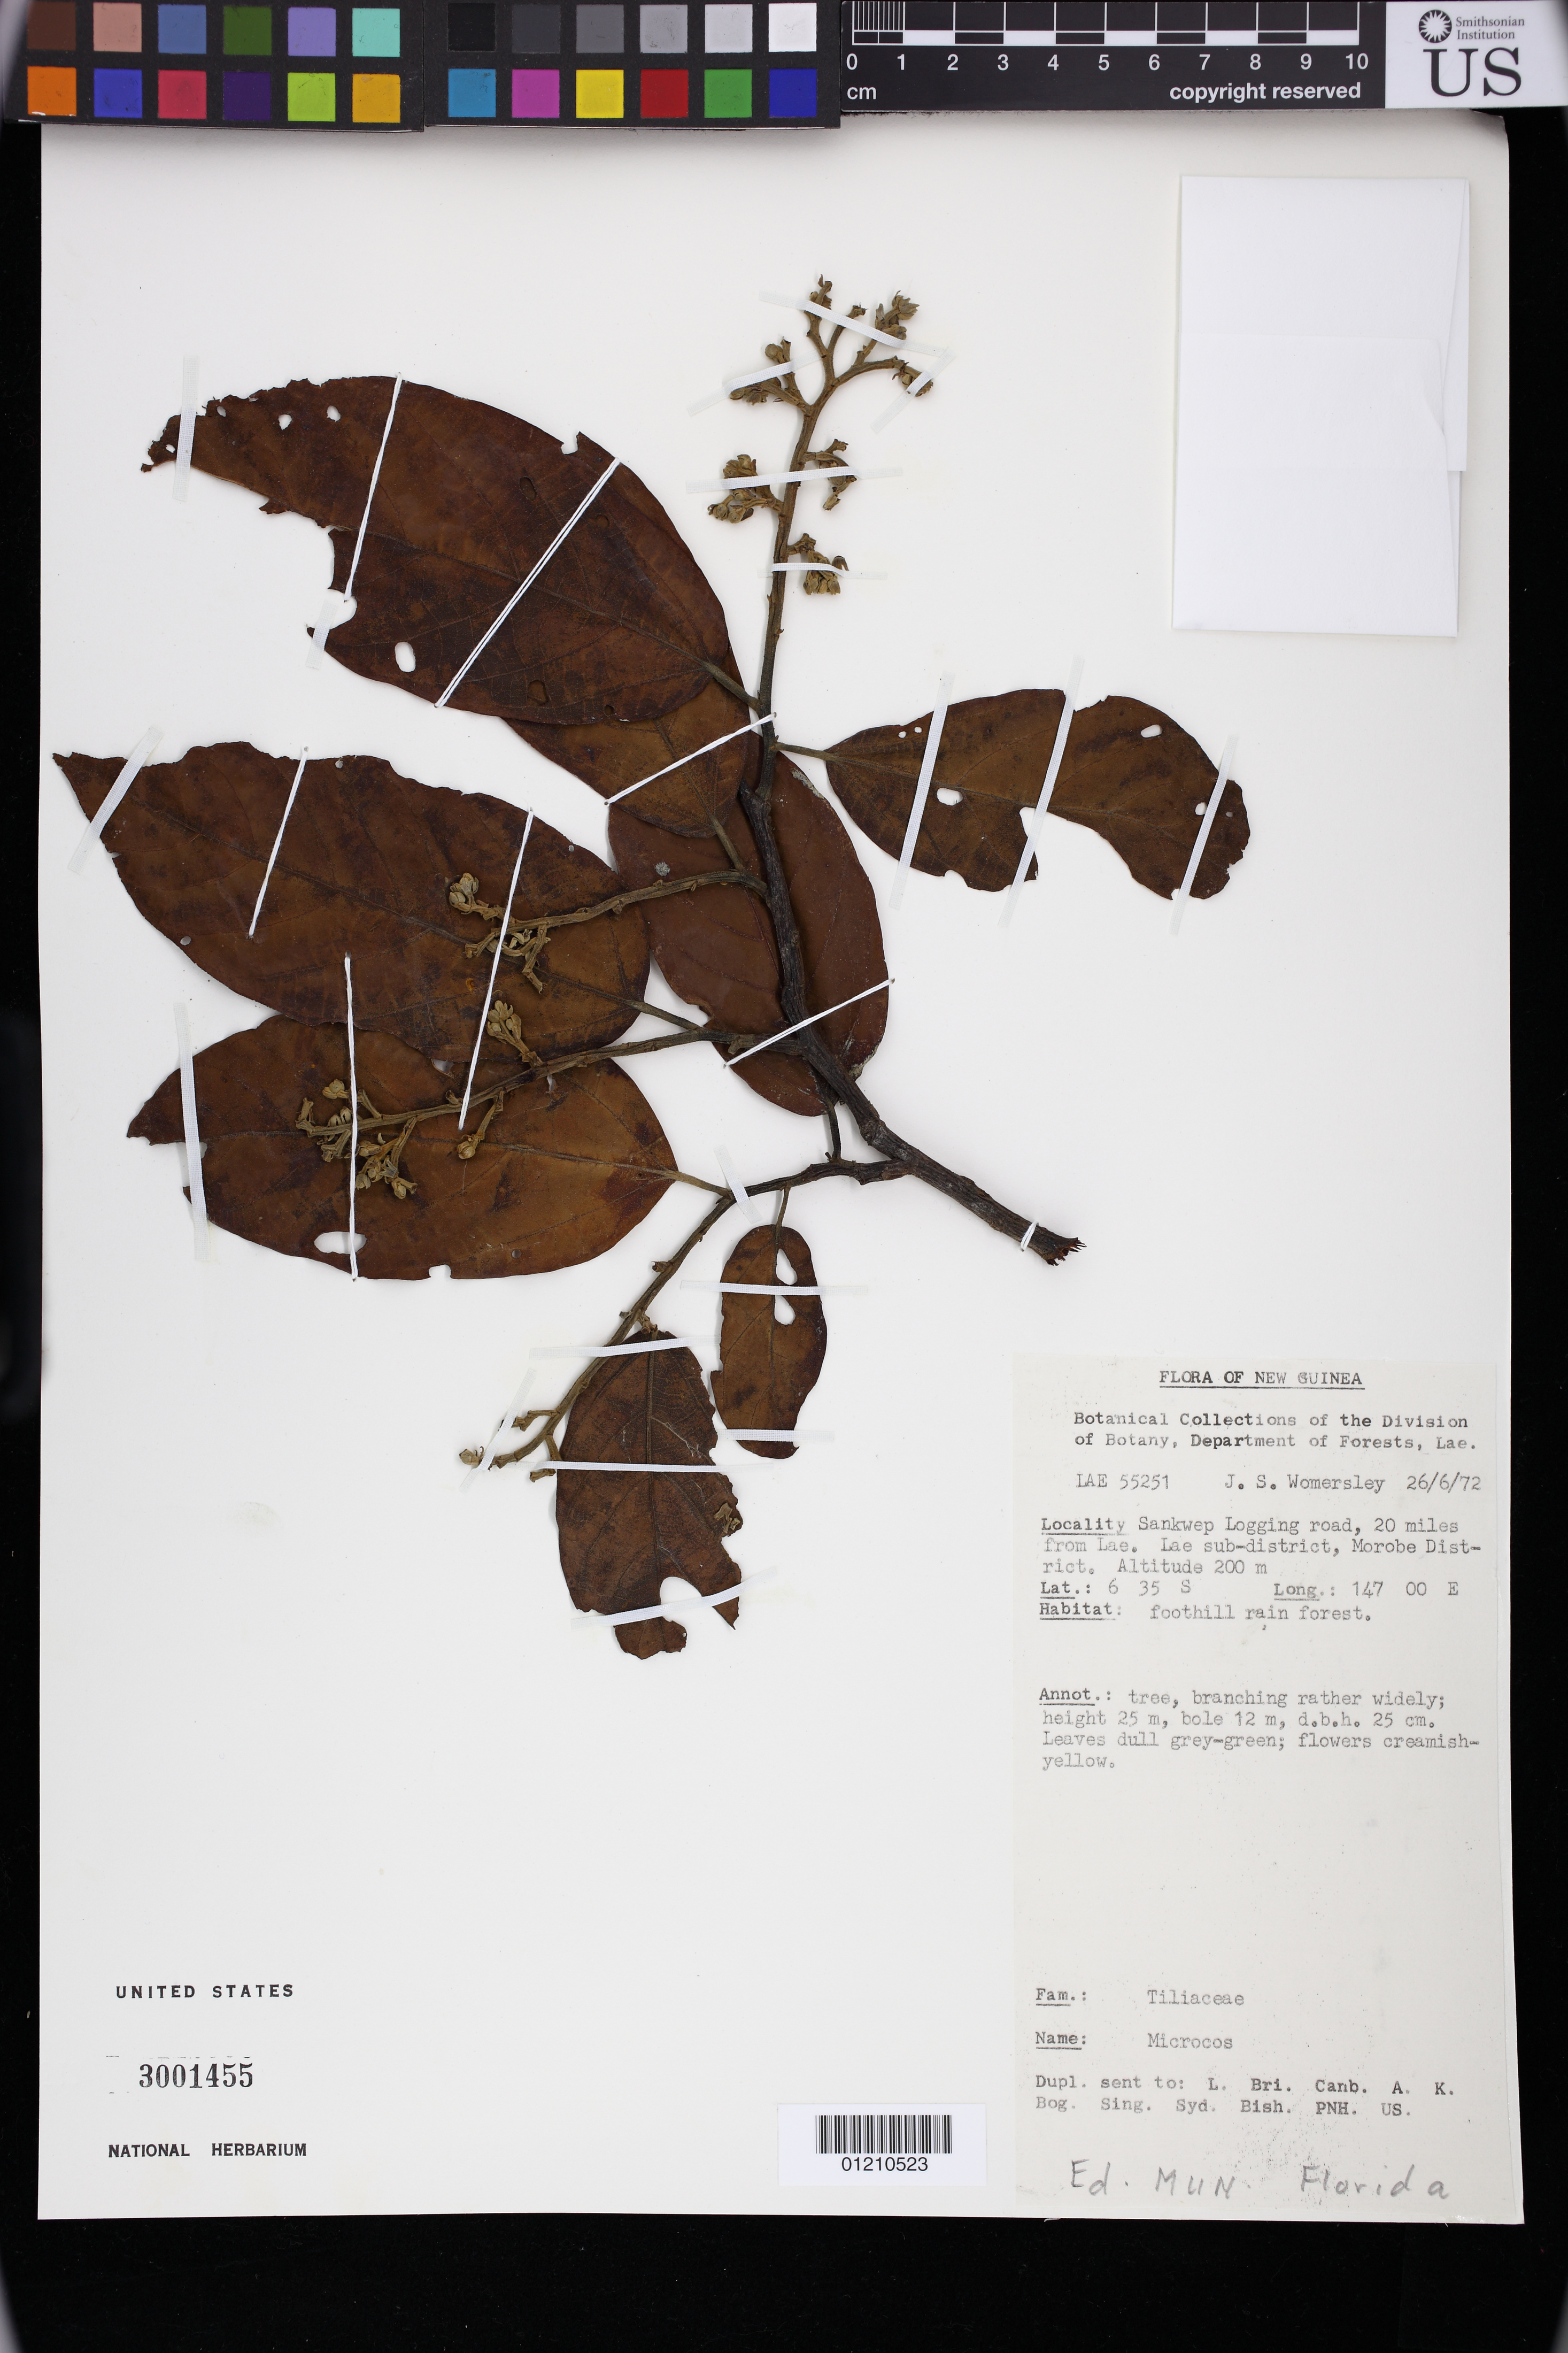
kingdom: Plantae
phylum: Tracheophyta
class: Magnoliopsida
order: Malvales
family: Malvaceae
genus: Microcos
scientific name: Microcos sp.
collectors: J. S. Womersley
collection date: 1972-06-26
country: Papua New Guinea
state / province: Morobe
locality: Sankwep logging road, 20 miles from Lae. Lae sub-district,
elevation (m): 200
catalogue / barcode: US 3001455